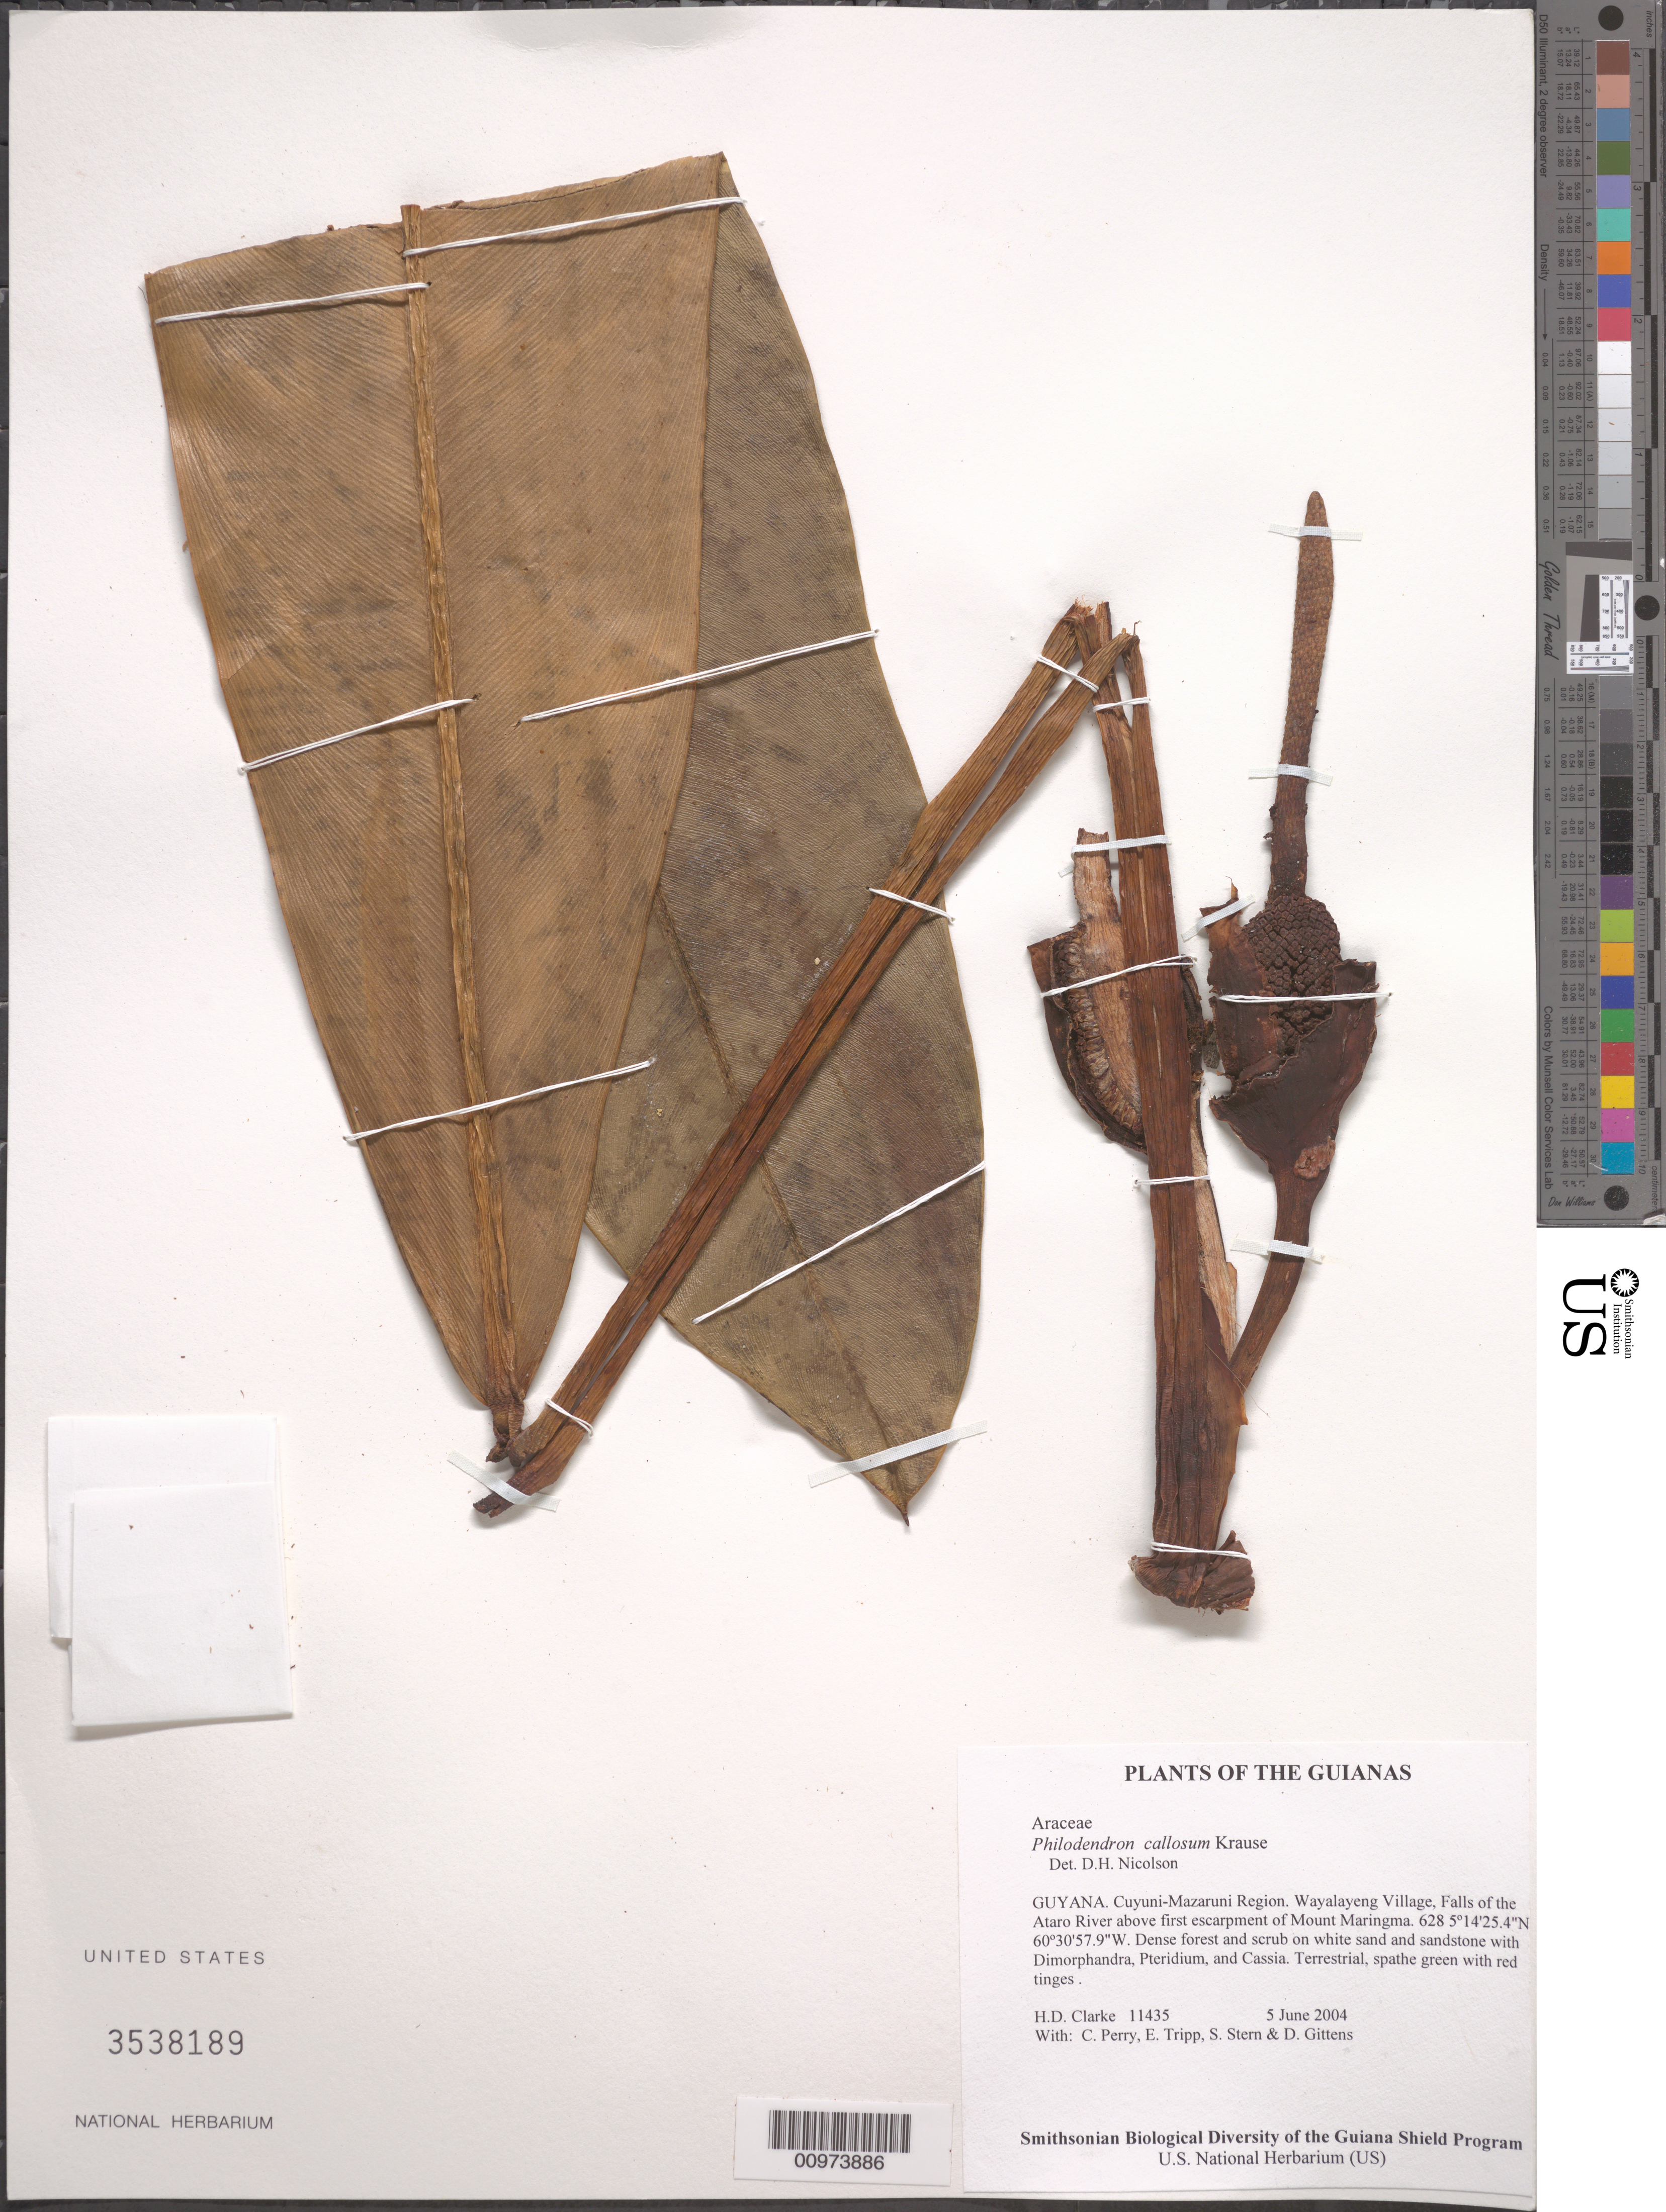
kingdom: Plantae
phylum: Tracheophyta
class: Liliopsida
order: Alismatales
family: Araceae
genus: Philodendron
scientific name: Philodendron callosum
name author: K. Krause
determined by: Nicolson, Dan H.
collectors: H. D. Clarke, C. Perry, E. Tripp, S. R. Stern & D. Gittens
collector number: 11435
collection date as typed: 5 June 2004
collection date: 2004-06-05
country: Guyana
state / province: Cuyuni-Mazaruni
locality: Wayalayeng Village, Falls of the Ataro River above first escarpment of Mount Maringma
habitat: Dense forest and scrub on white sand and sandstone with Dimorphandra, Pteridium, and Cassia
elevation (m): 628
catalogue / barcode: US 3538189